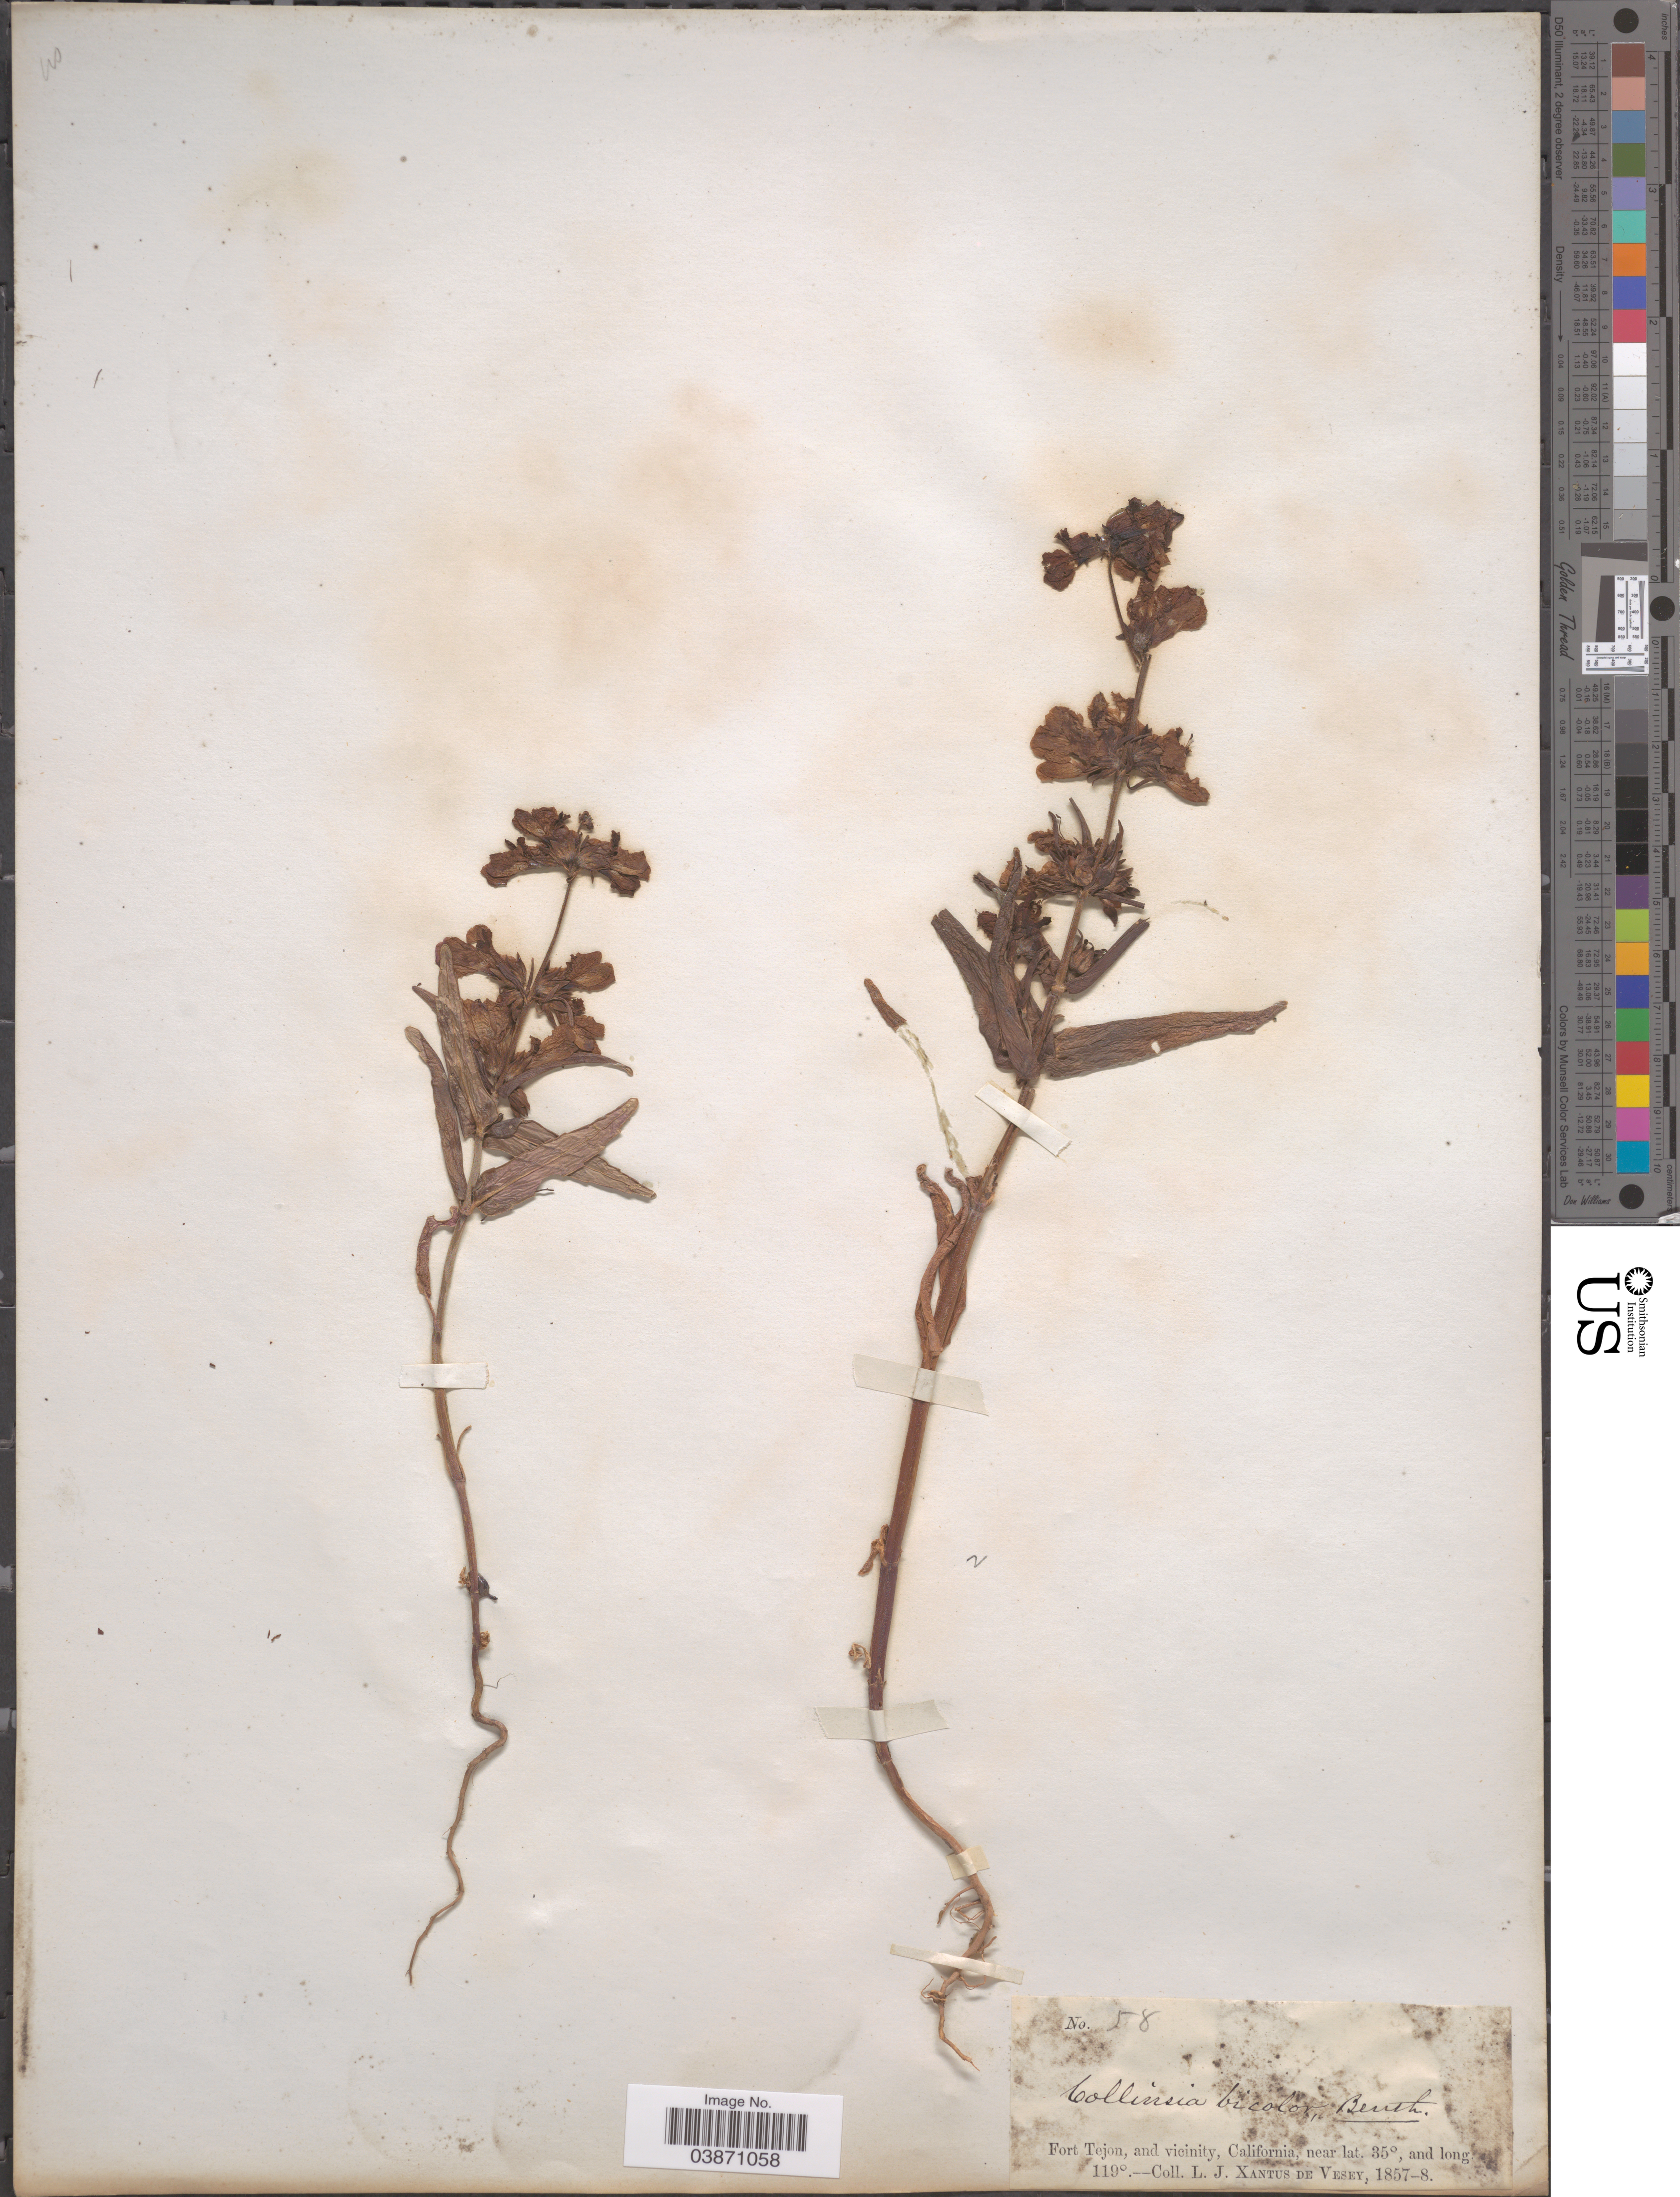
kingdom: Plantae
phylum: Tracheophyta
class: Magnoliopsida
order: Lamiales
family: Plantaginaceae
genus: Collinsia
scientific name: Collinsia bicolor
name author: Raf.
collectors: L. Xantus de Vesey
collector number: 58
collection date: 1857/1858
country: United States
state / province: California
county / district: Kern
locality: Fort Tejon, and vicinity.